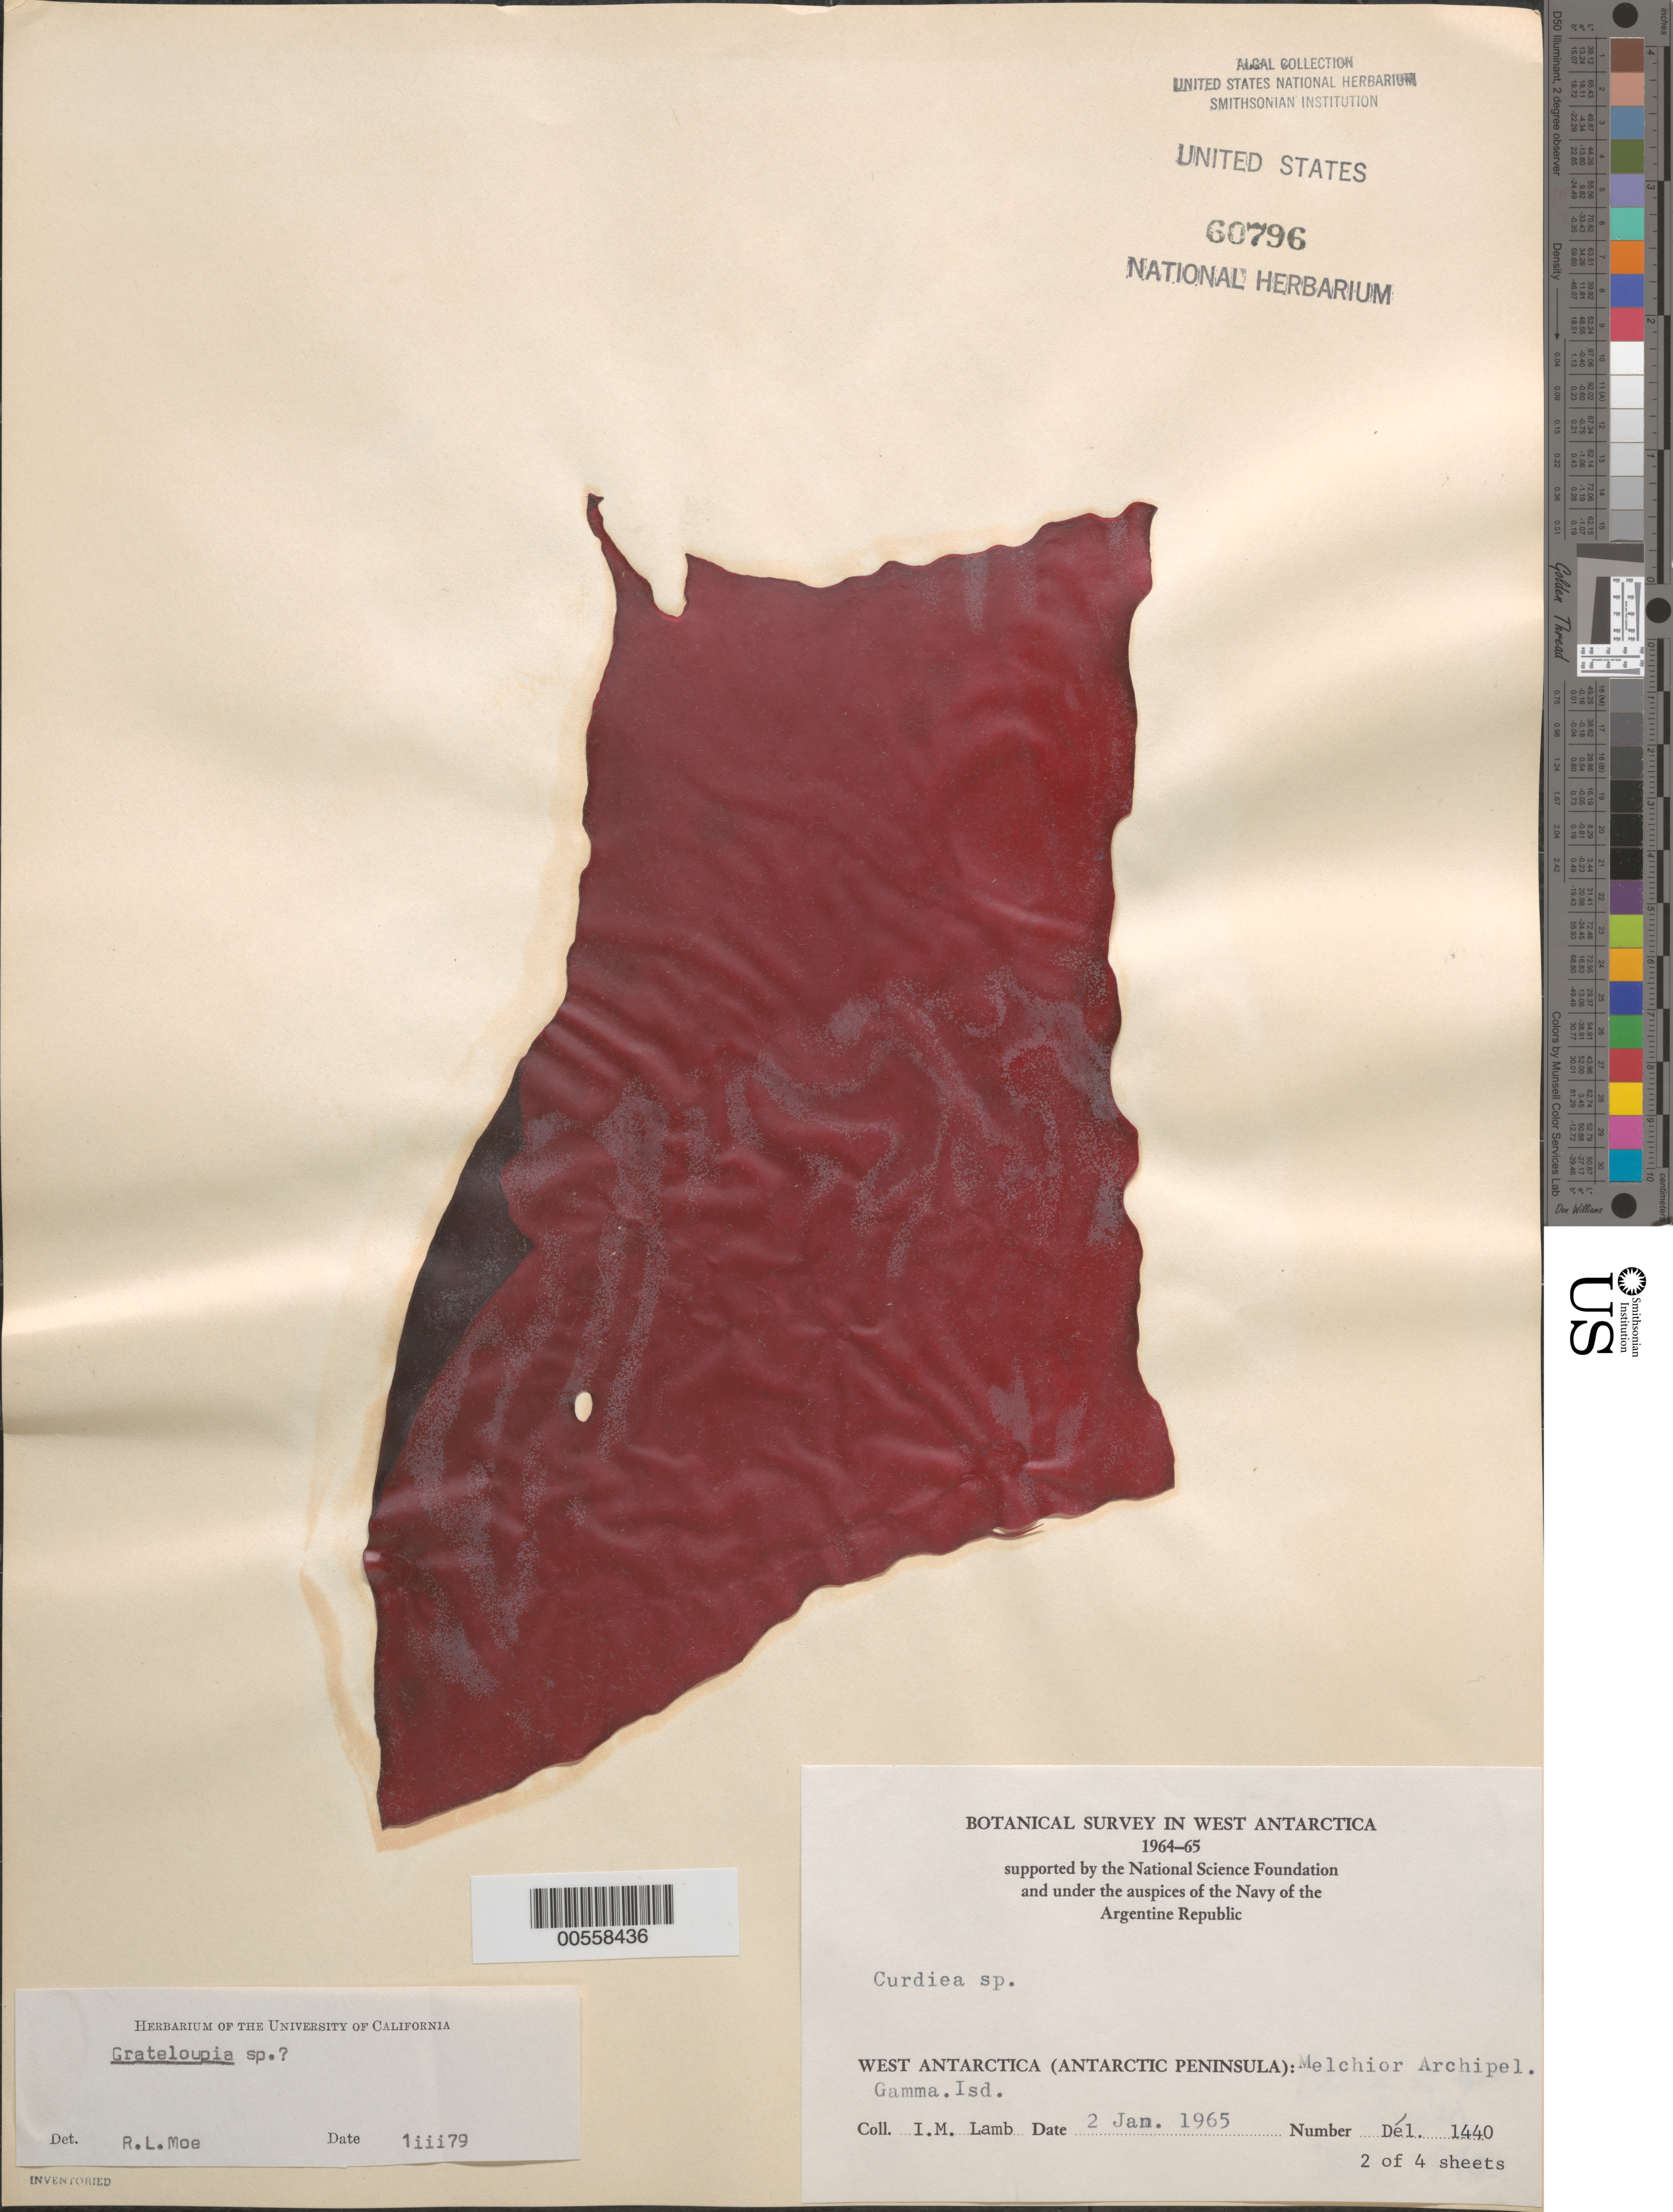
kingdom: Plantae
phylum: Rhodophyta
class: Florideophyceae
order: Halymeniales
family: Halymeniaceae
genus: Grateloupia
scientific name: Grateloupia sp.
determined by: Moe, R. L.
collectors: I. M. Lamb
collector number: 1440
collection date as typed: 02 Jan 1965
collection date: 1965-01-02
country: Antarctica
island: Gamma Island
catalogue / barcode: US 60796